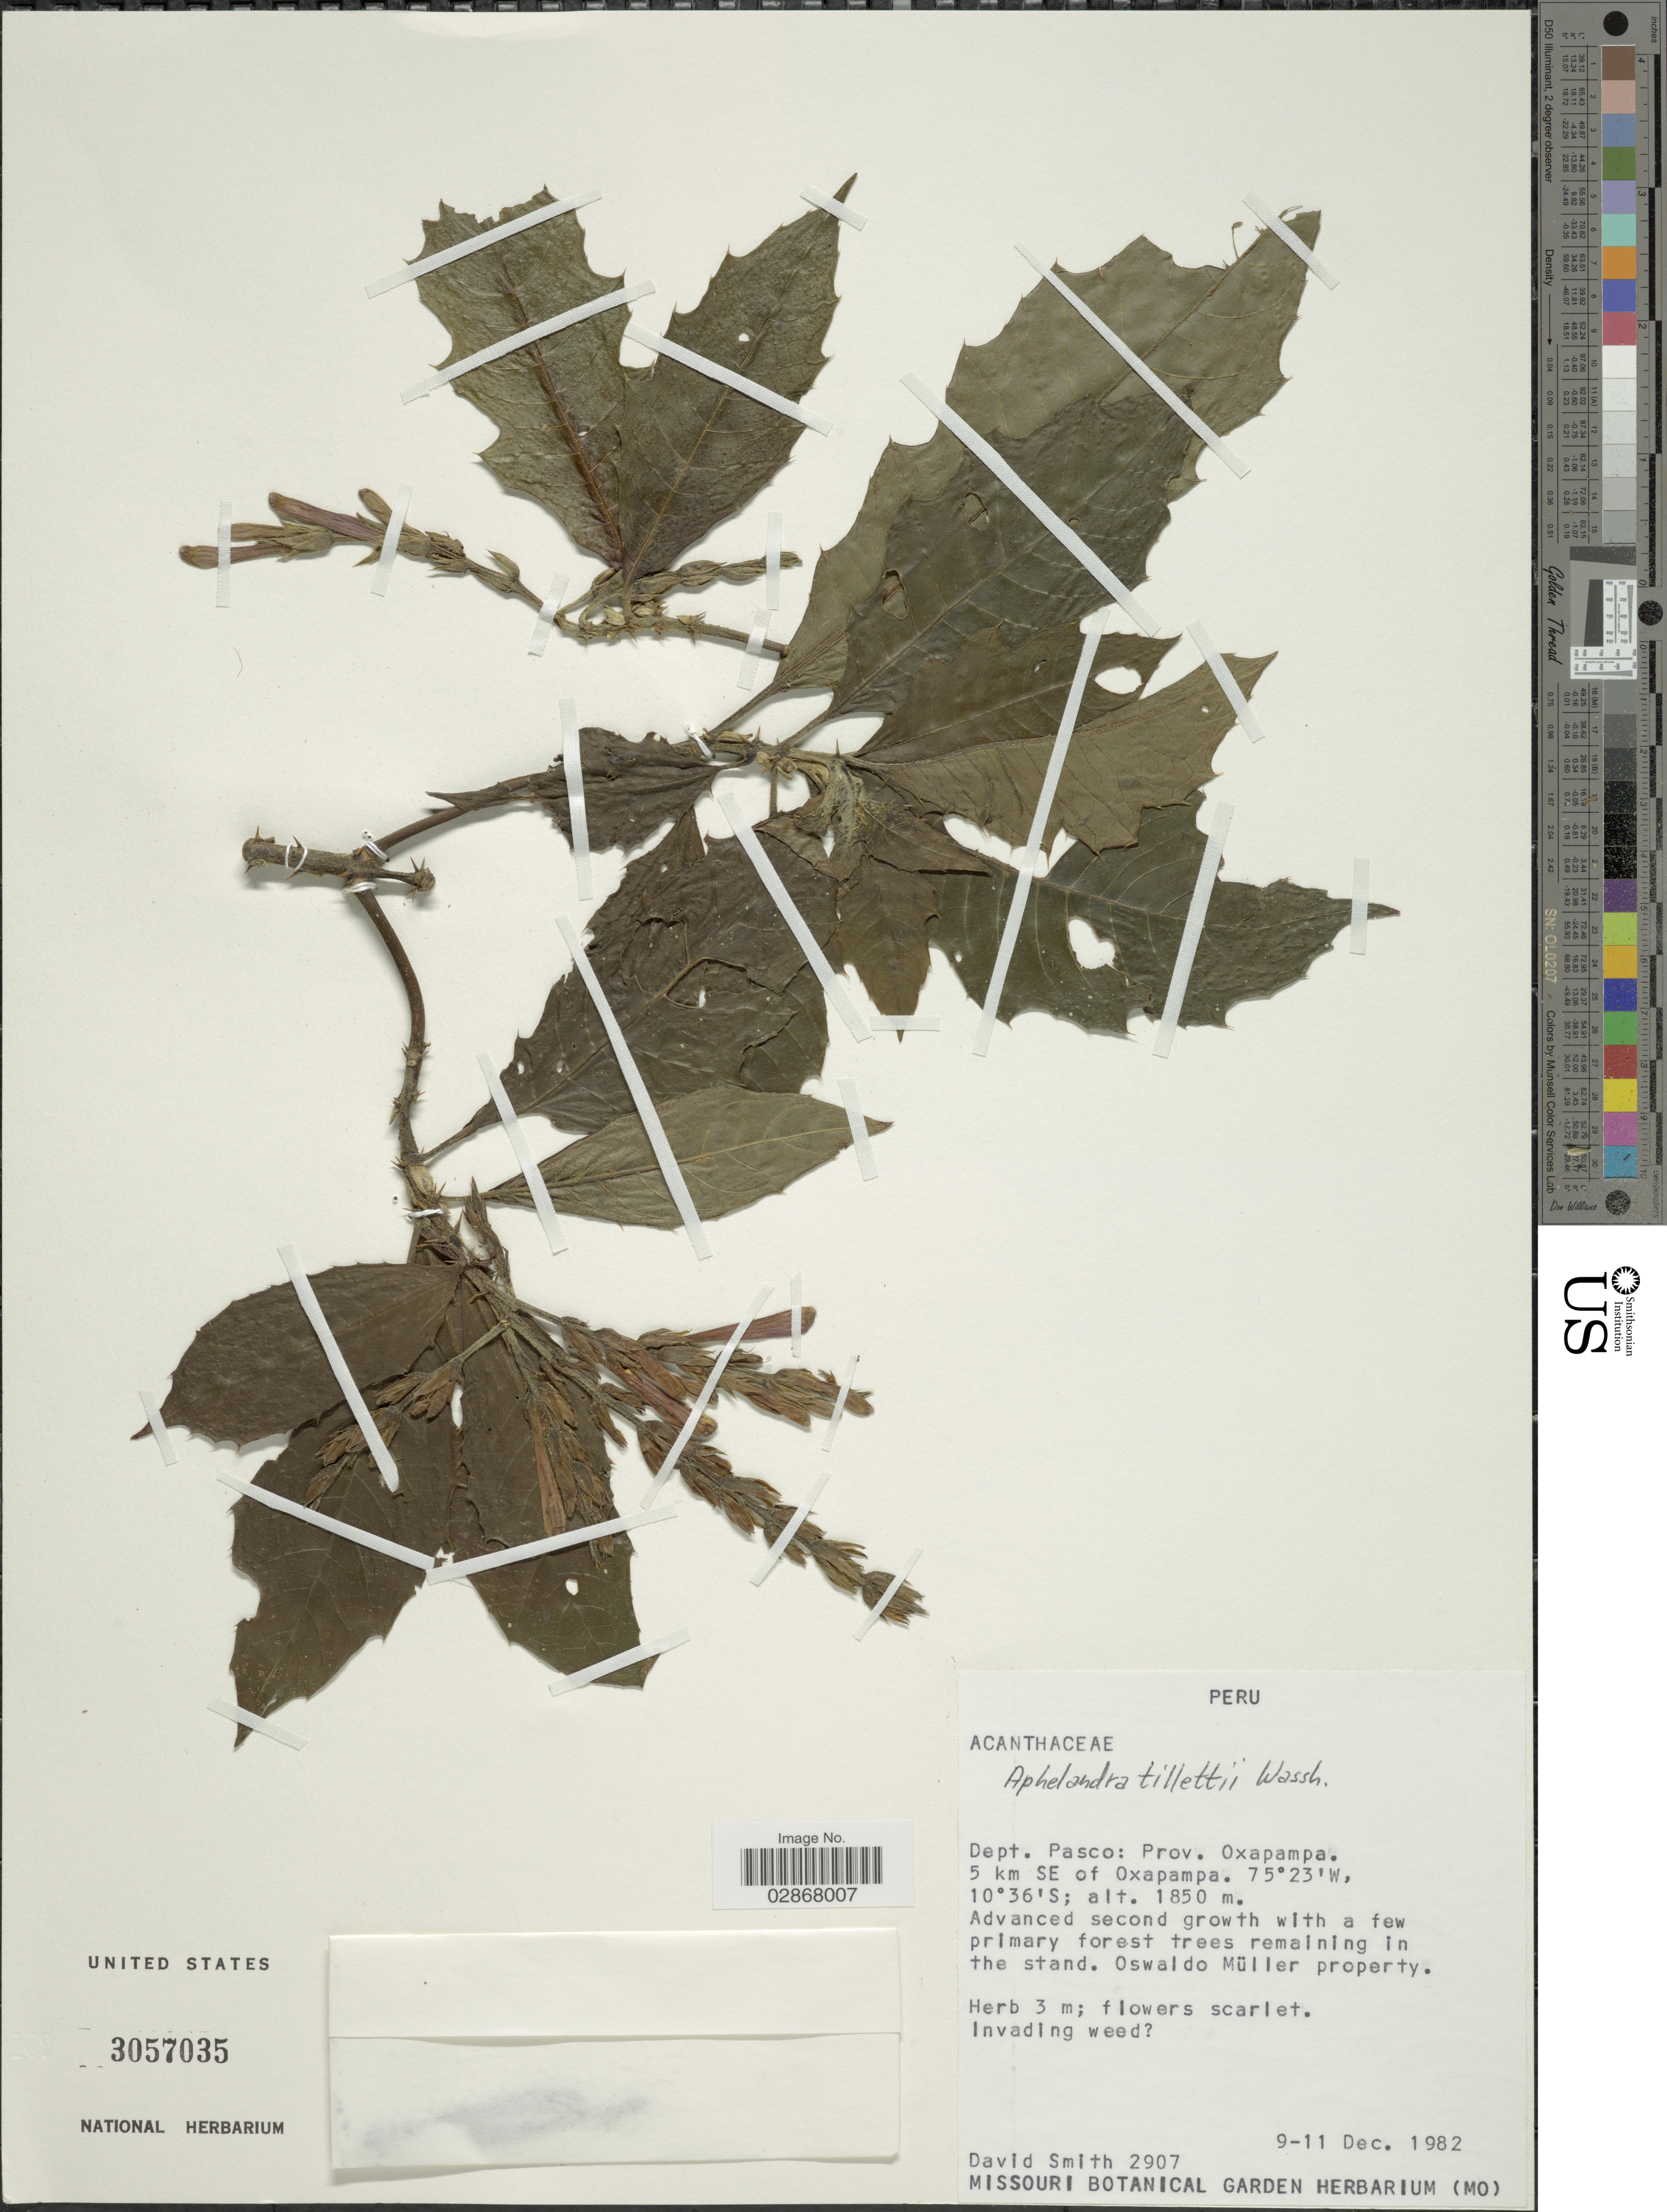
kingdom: Plantae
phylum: Tracheophyta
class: Magnoliopsida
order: Lamiales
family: Acanthaceae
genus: Aphelandra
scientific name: Aphelandra tillettii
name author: Wassh.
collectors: D. C. Smith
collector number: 2907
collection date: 1982-12-09/1982-12-11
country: Peru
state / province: Pasco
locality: Dept. Pasco: Prov. Oxapampa. 5 km SE of Oxapampa. Oswaldo Müller property.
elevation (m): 1850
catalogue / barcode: US 3057035